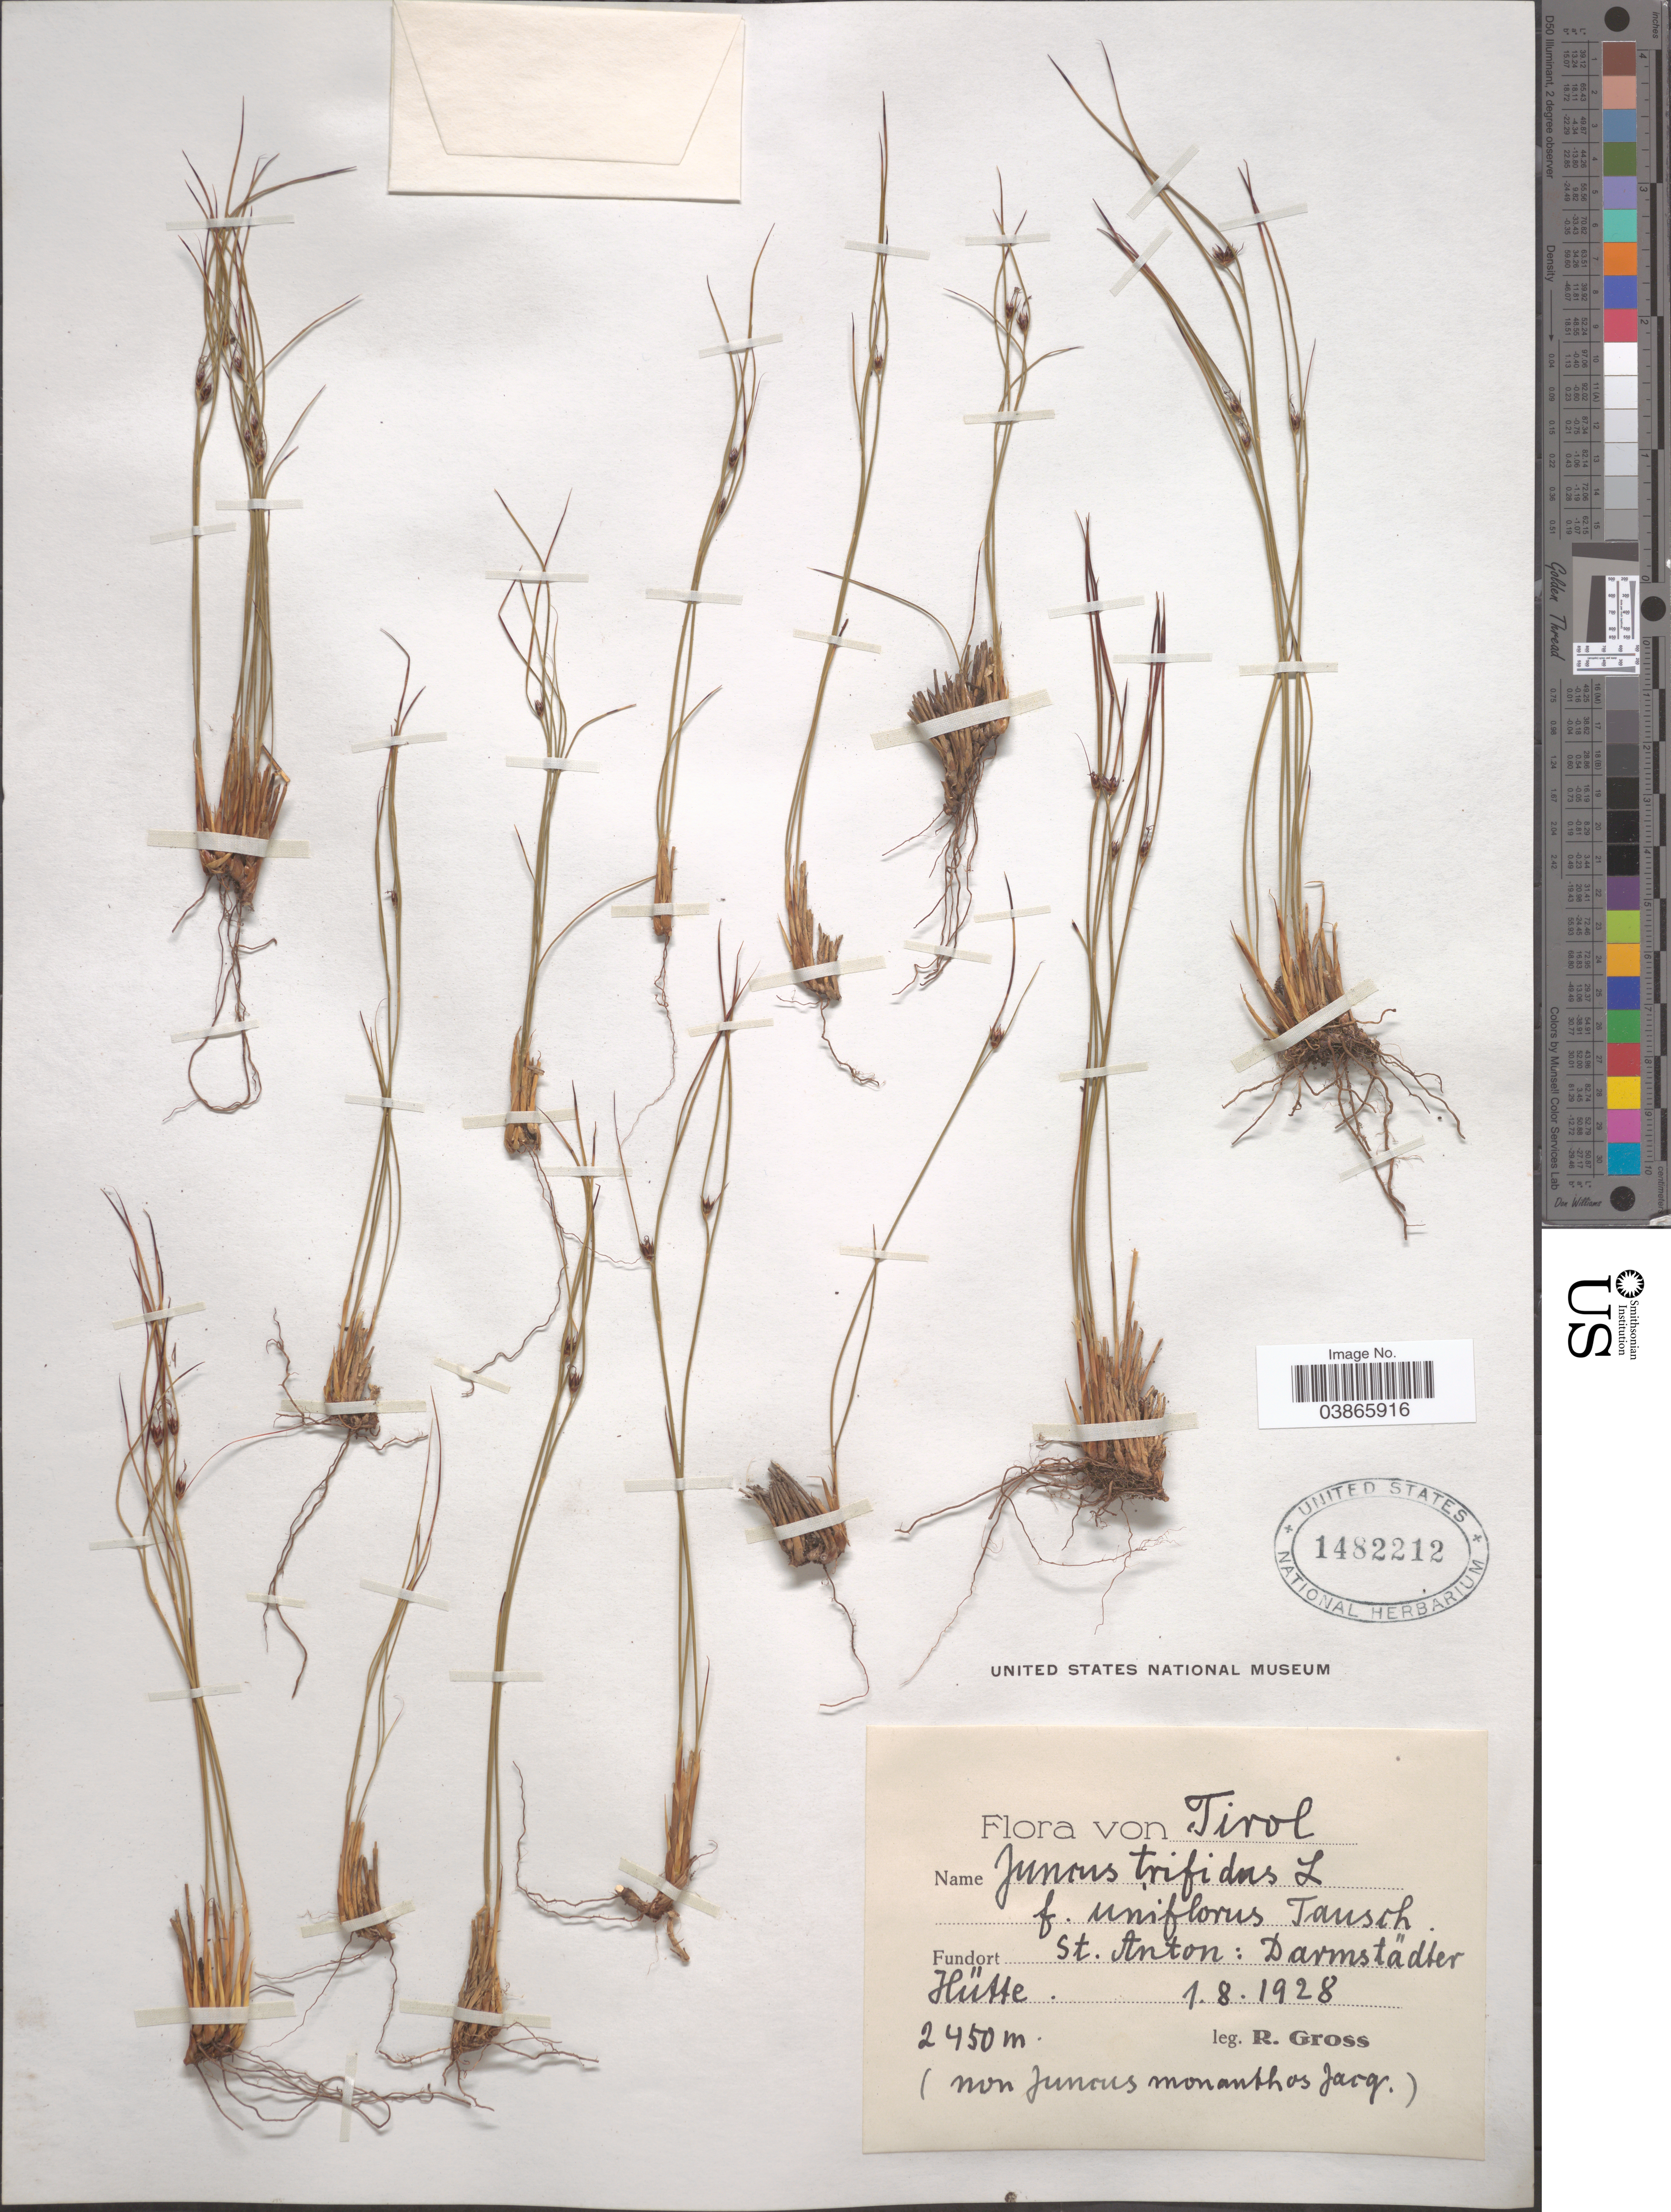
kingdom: Plantae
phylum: Tracheophyta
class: Liliopsida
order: Poales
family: Juncaceae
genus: Juncus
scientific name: Juncus trifidus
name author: L.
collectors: R. Gross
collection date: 1928-08-01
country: Austria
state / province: Tirol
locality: St. Anton: Darmstädler Hütte.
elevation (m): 2450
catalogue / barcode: US 1482212